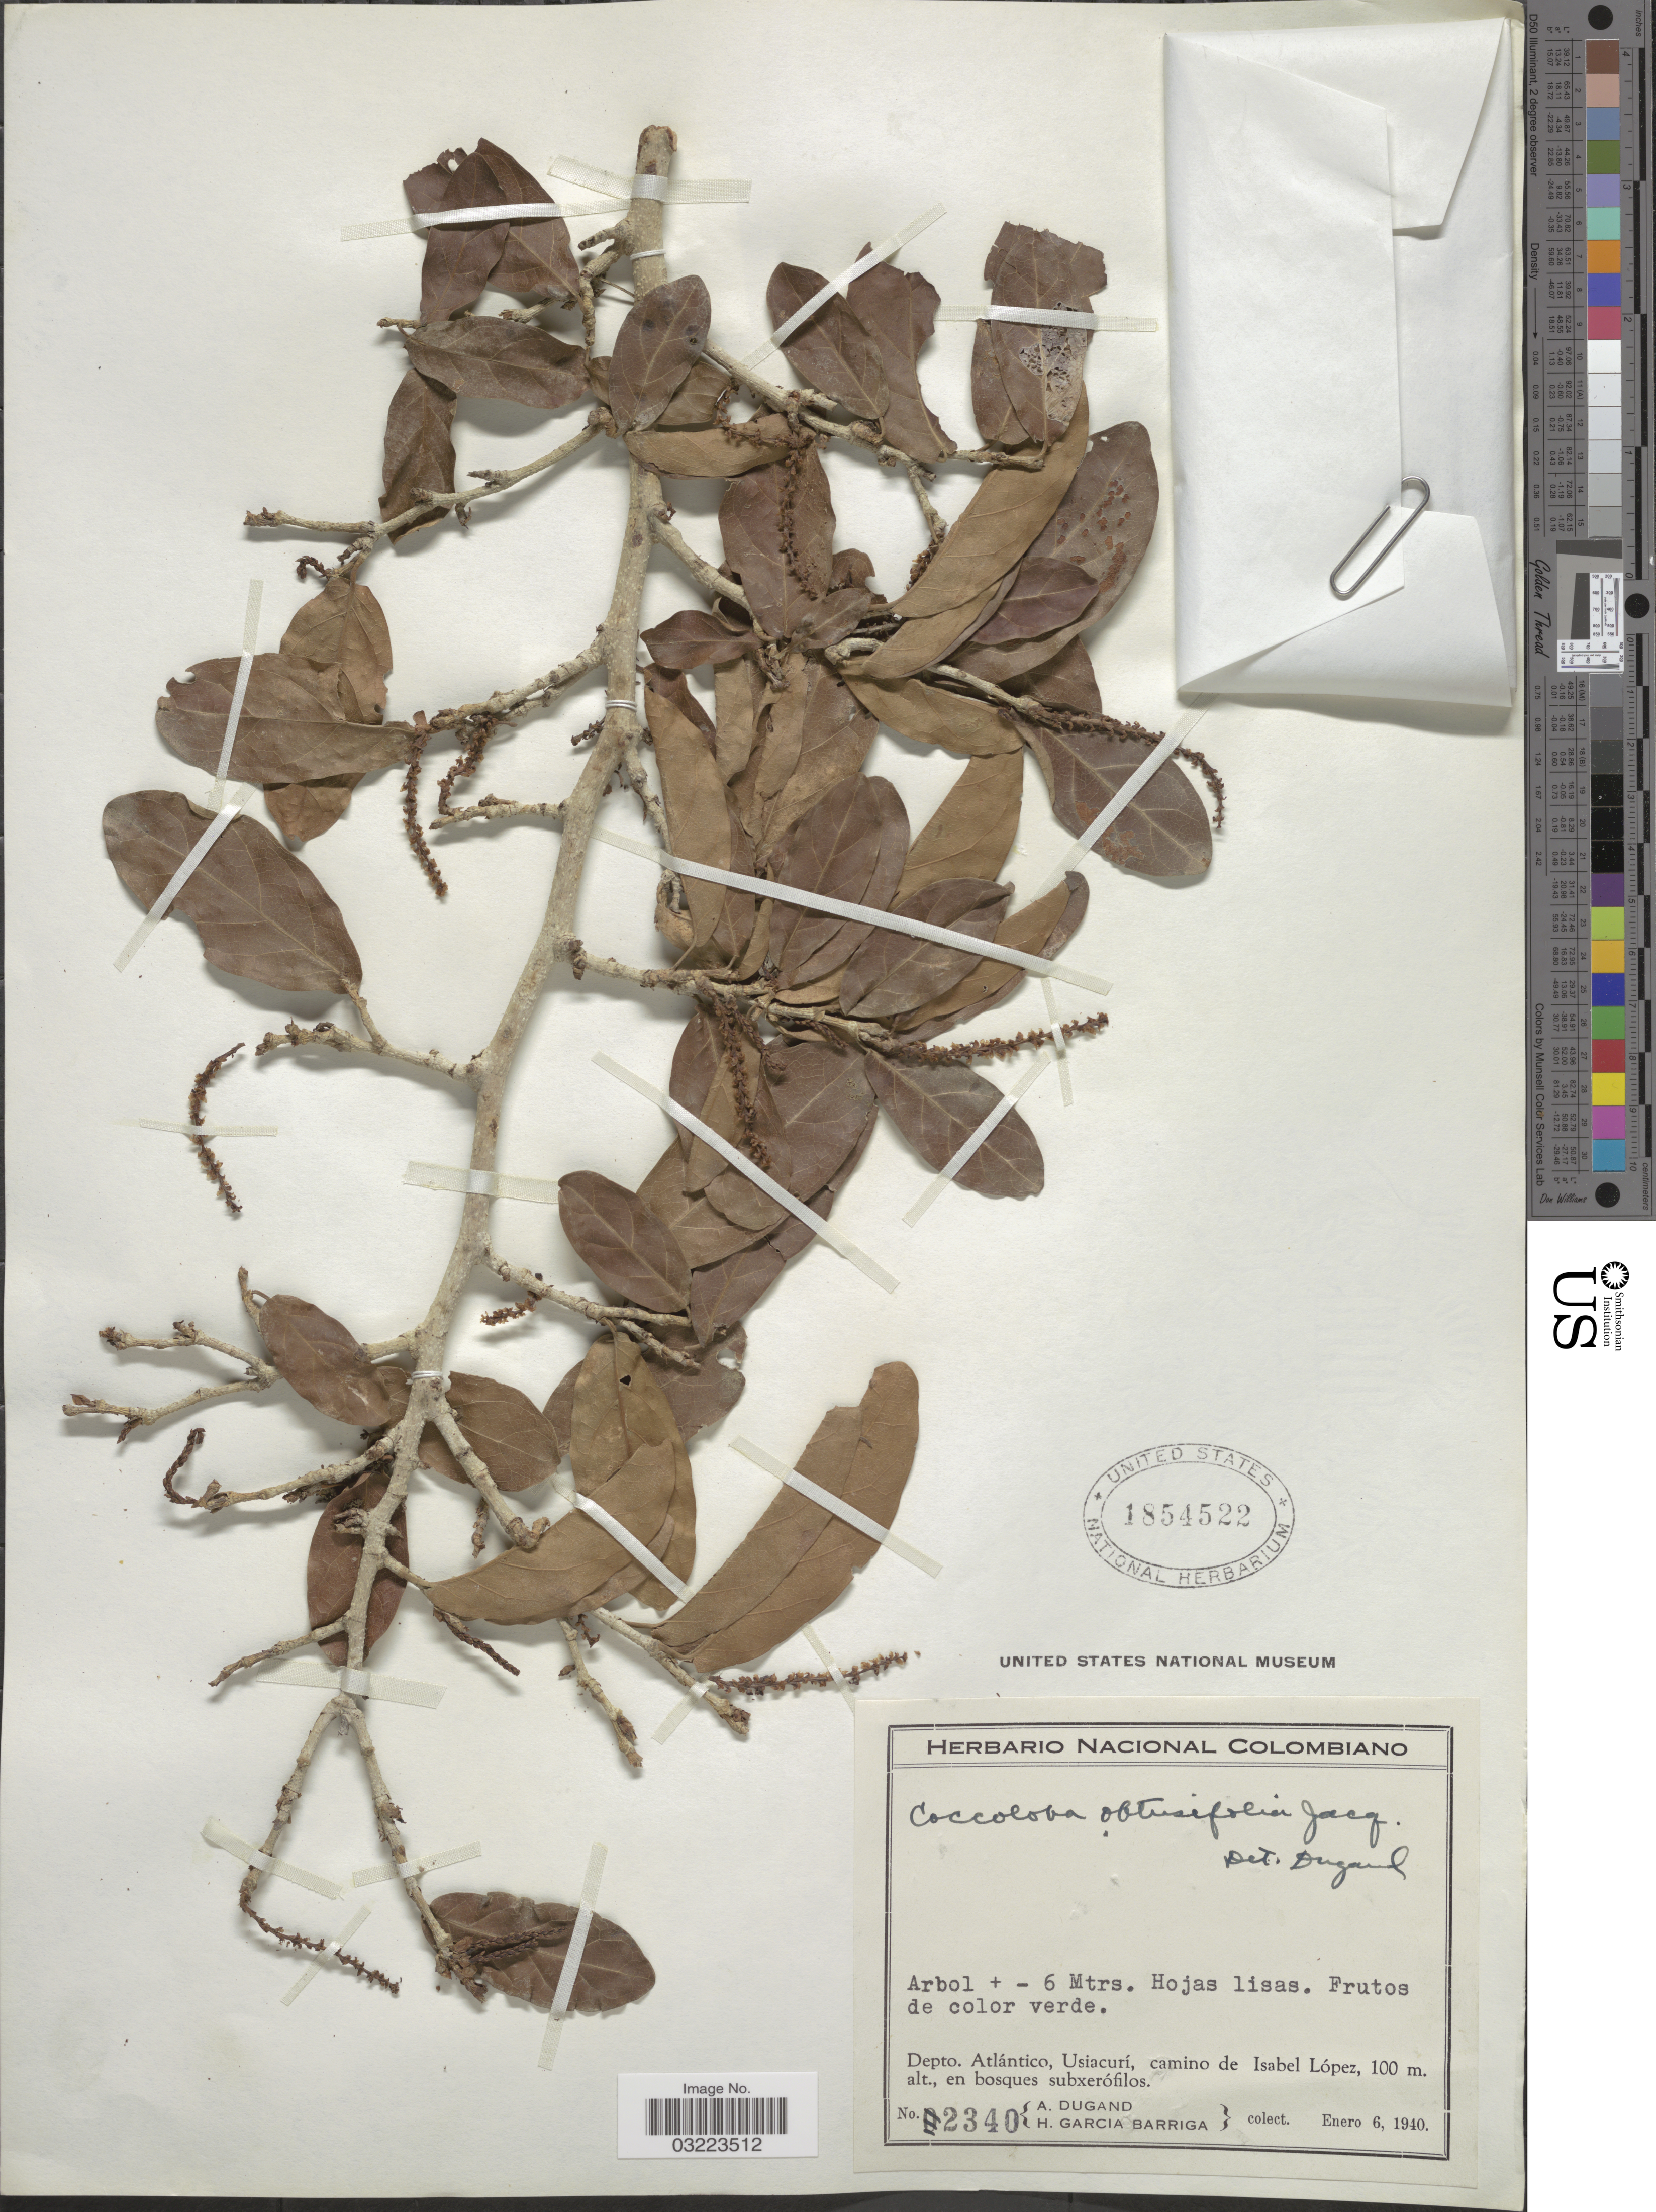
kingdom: Plantae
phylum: Tracheophyta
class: Magnoliopsida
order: Caryophyllales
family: Polygonaceae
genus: Coccoloba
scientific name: Coccoloba obtusifolia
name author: Jacq.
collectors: A. Dugand & H. García Barriga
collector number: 2340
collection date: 1940-01-06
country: Colombia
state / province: Atlántico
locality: Depto. Atlántico, Usiacurí, camino de Isabel López.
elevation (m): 100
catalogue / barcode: US 1854522